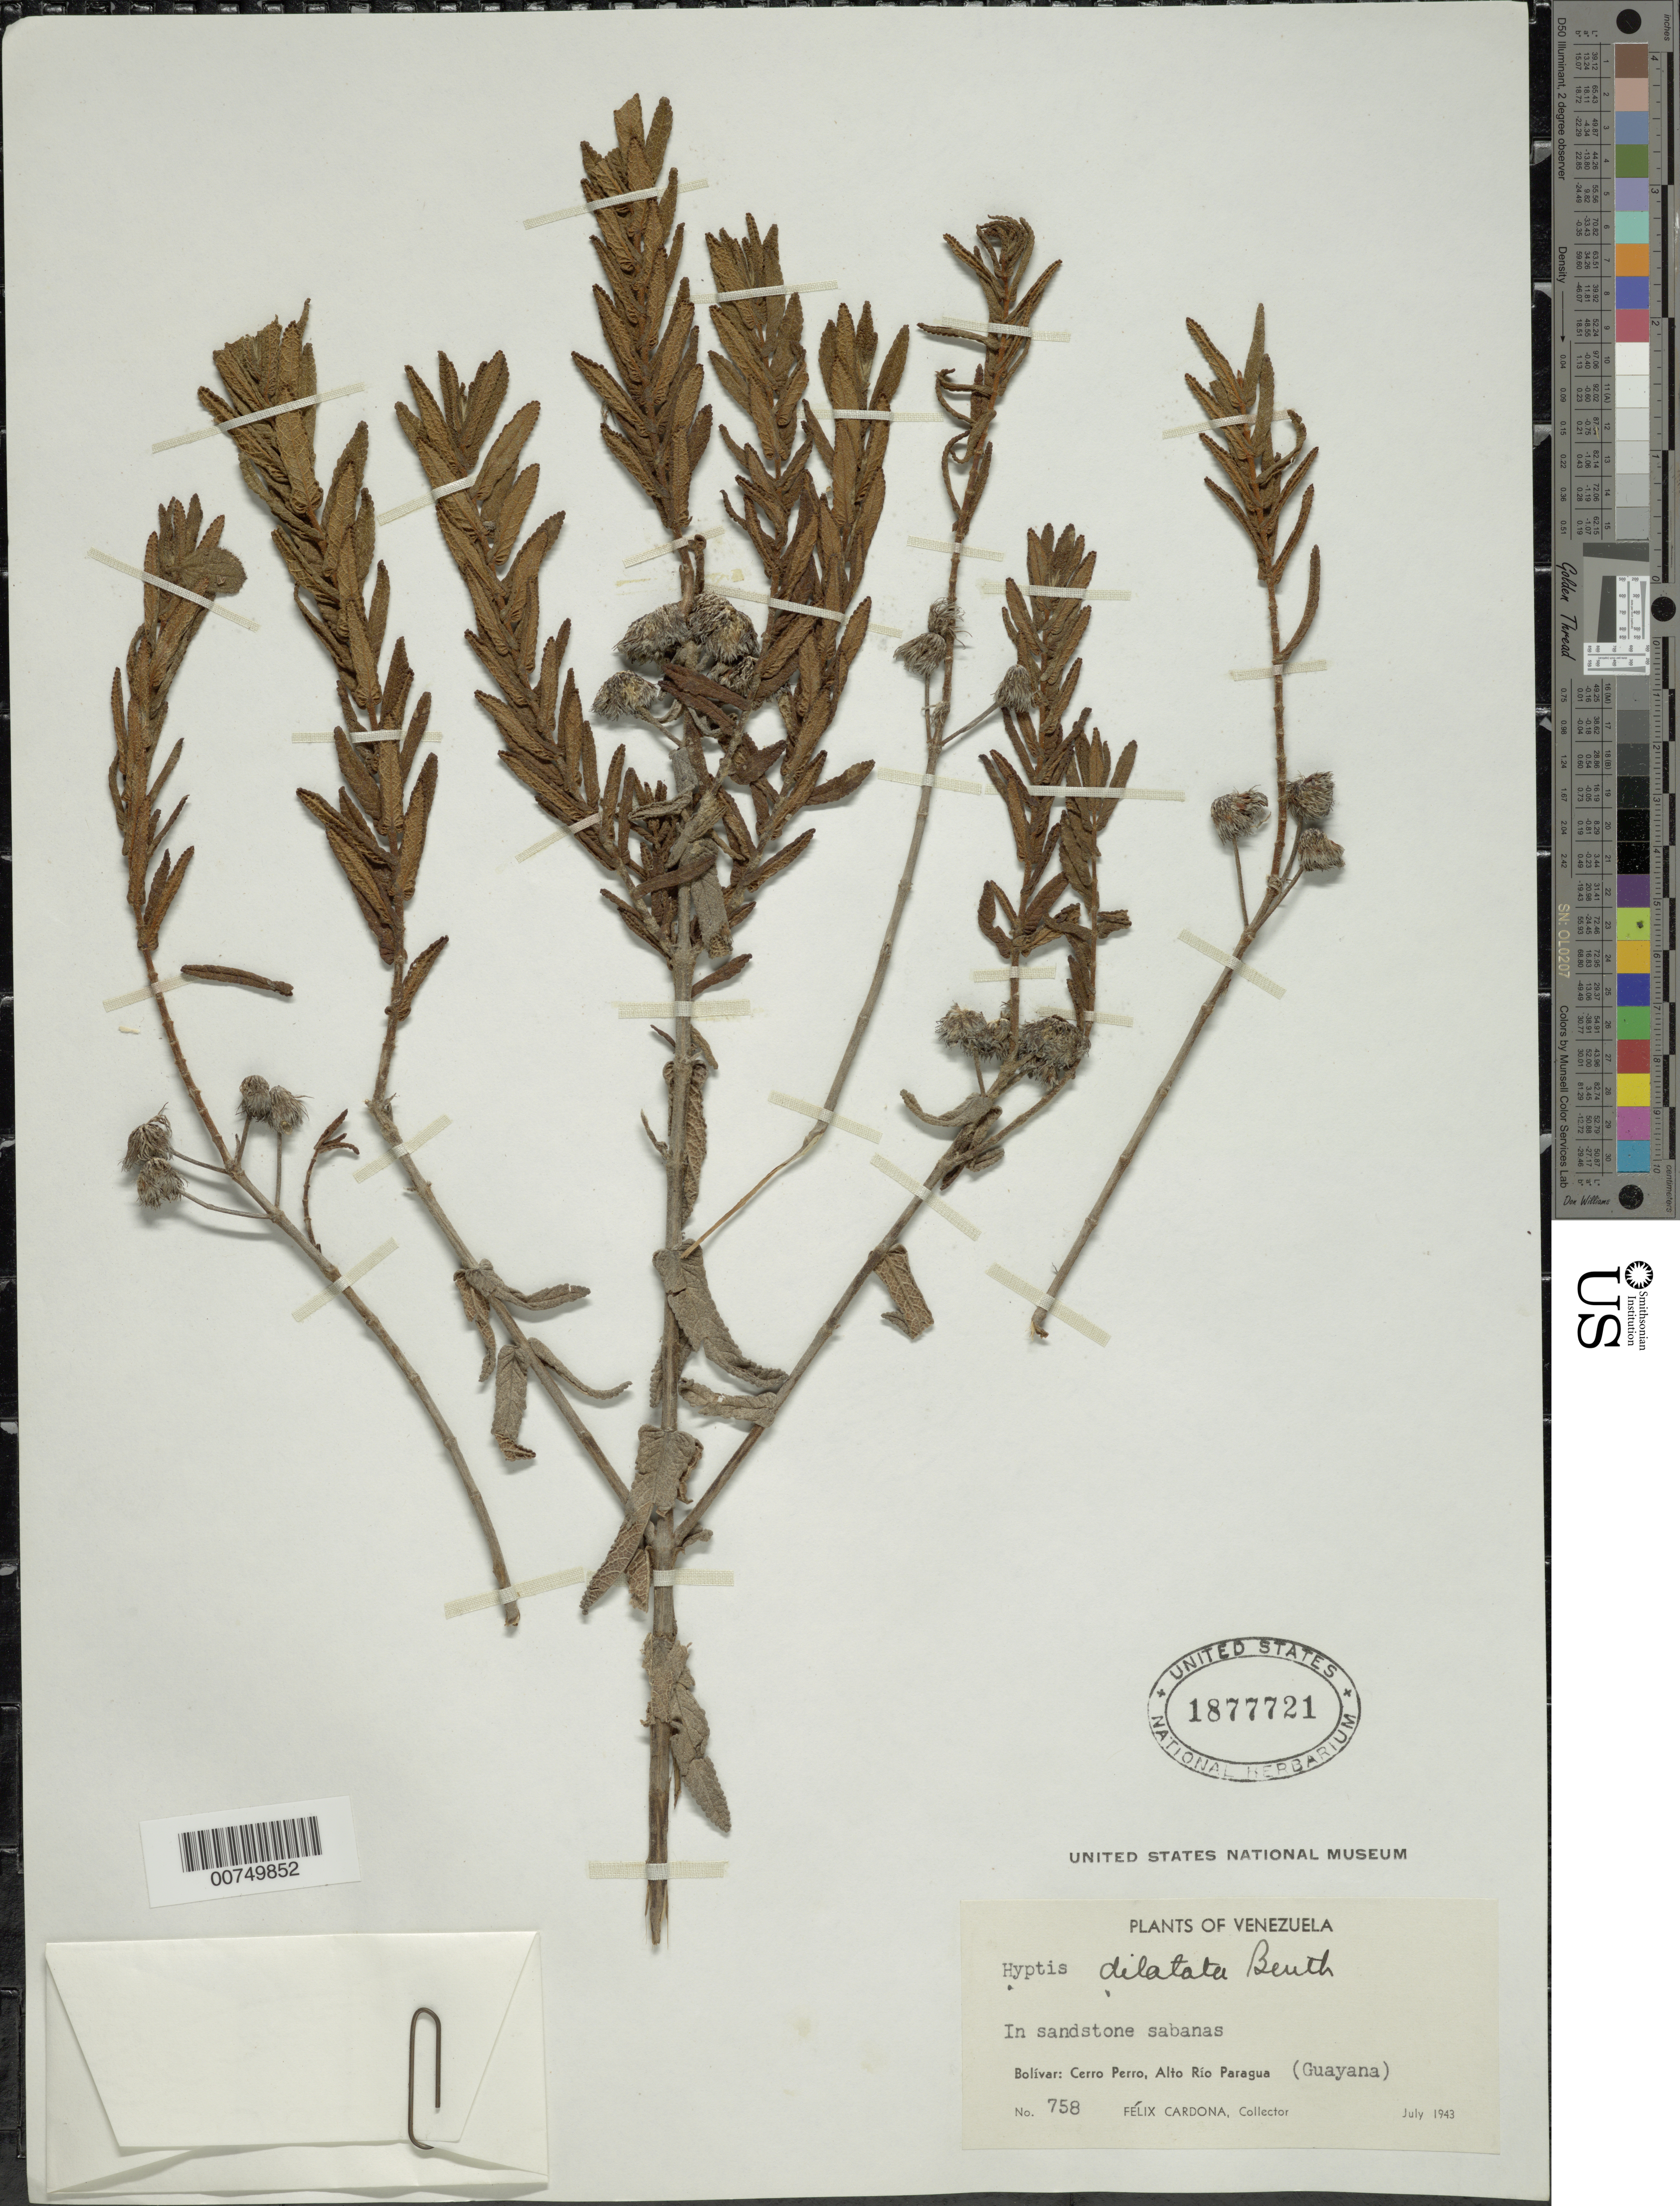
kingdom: Plantae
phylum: Tracheophyta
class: Magnoliopsida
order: Lamiales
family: Lamiaceae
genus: Hyptis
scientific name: Hyptis dilatata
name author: Benth.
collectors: F. Cardona Puig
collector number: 758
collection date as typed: Jul-43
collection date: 1943-07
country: Venezuela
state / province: Bolívar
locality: Alto Río Paragua, Cerro Perro (Guayana)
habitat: Sandstone savanna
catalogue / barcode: US 1877721